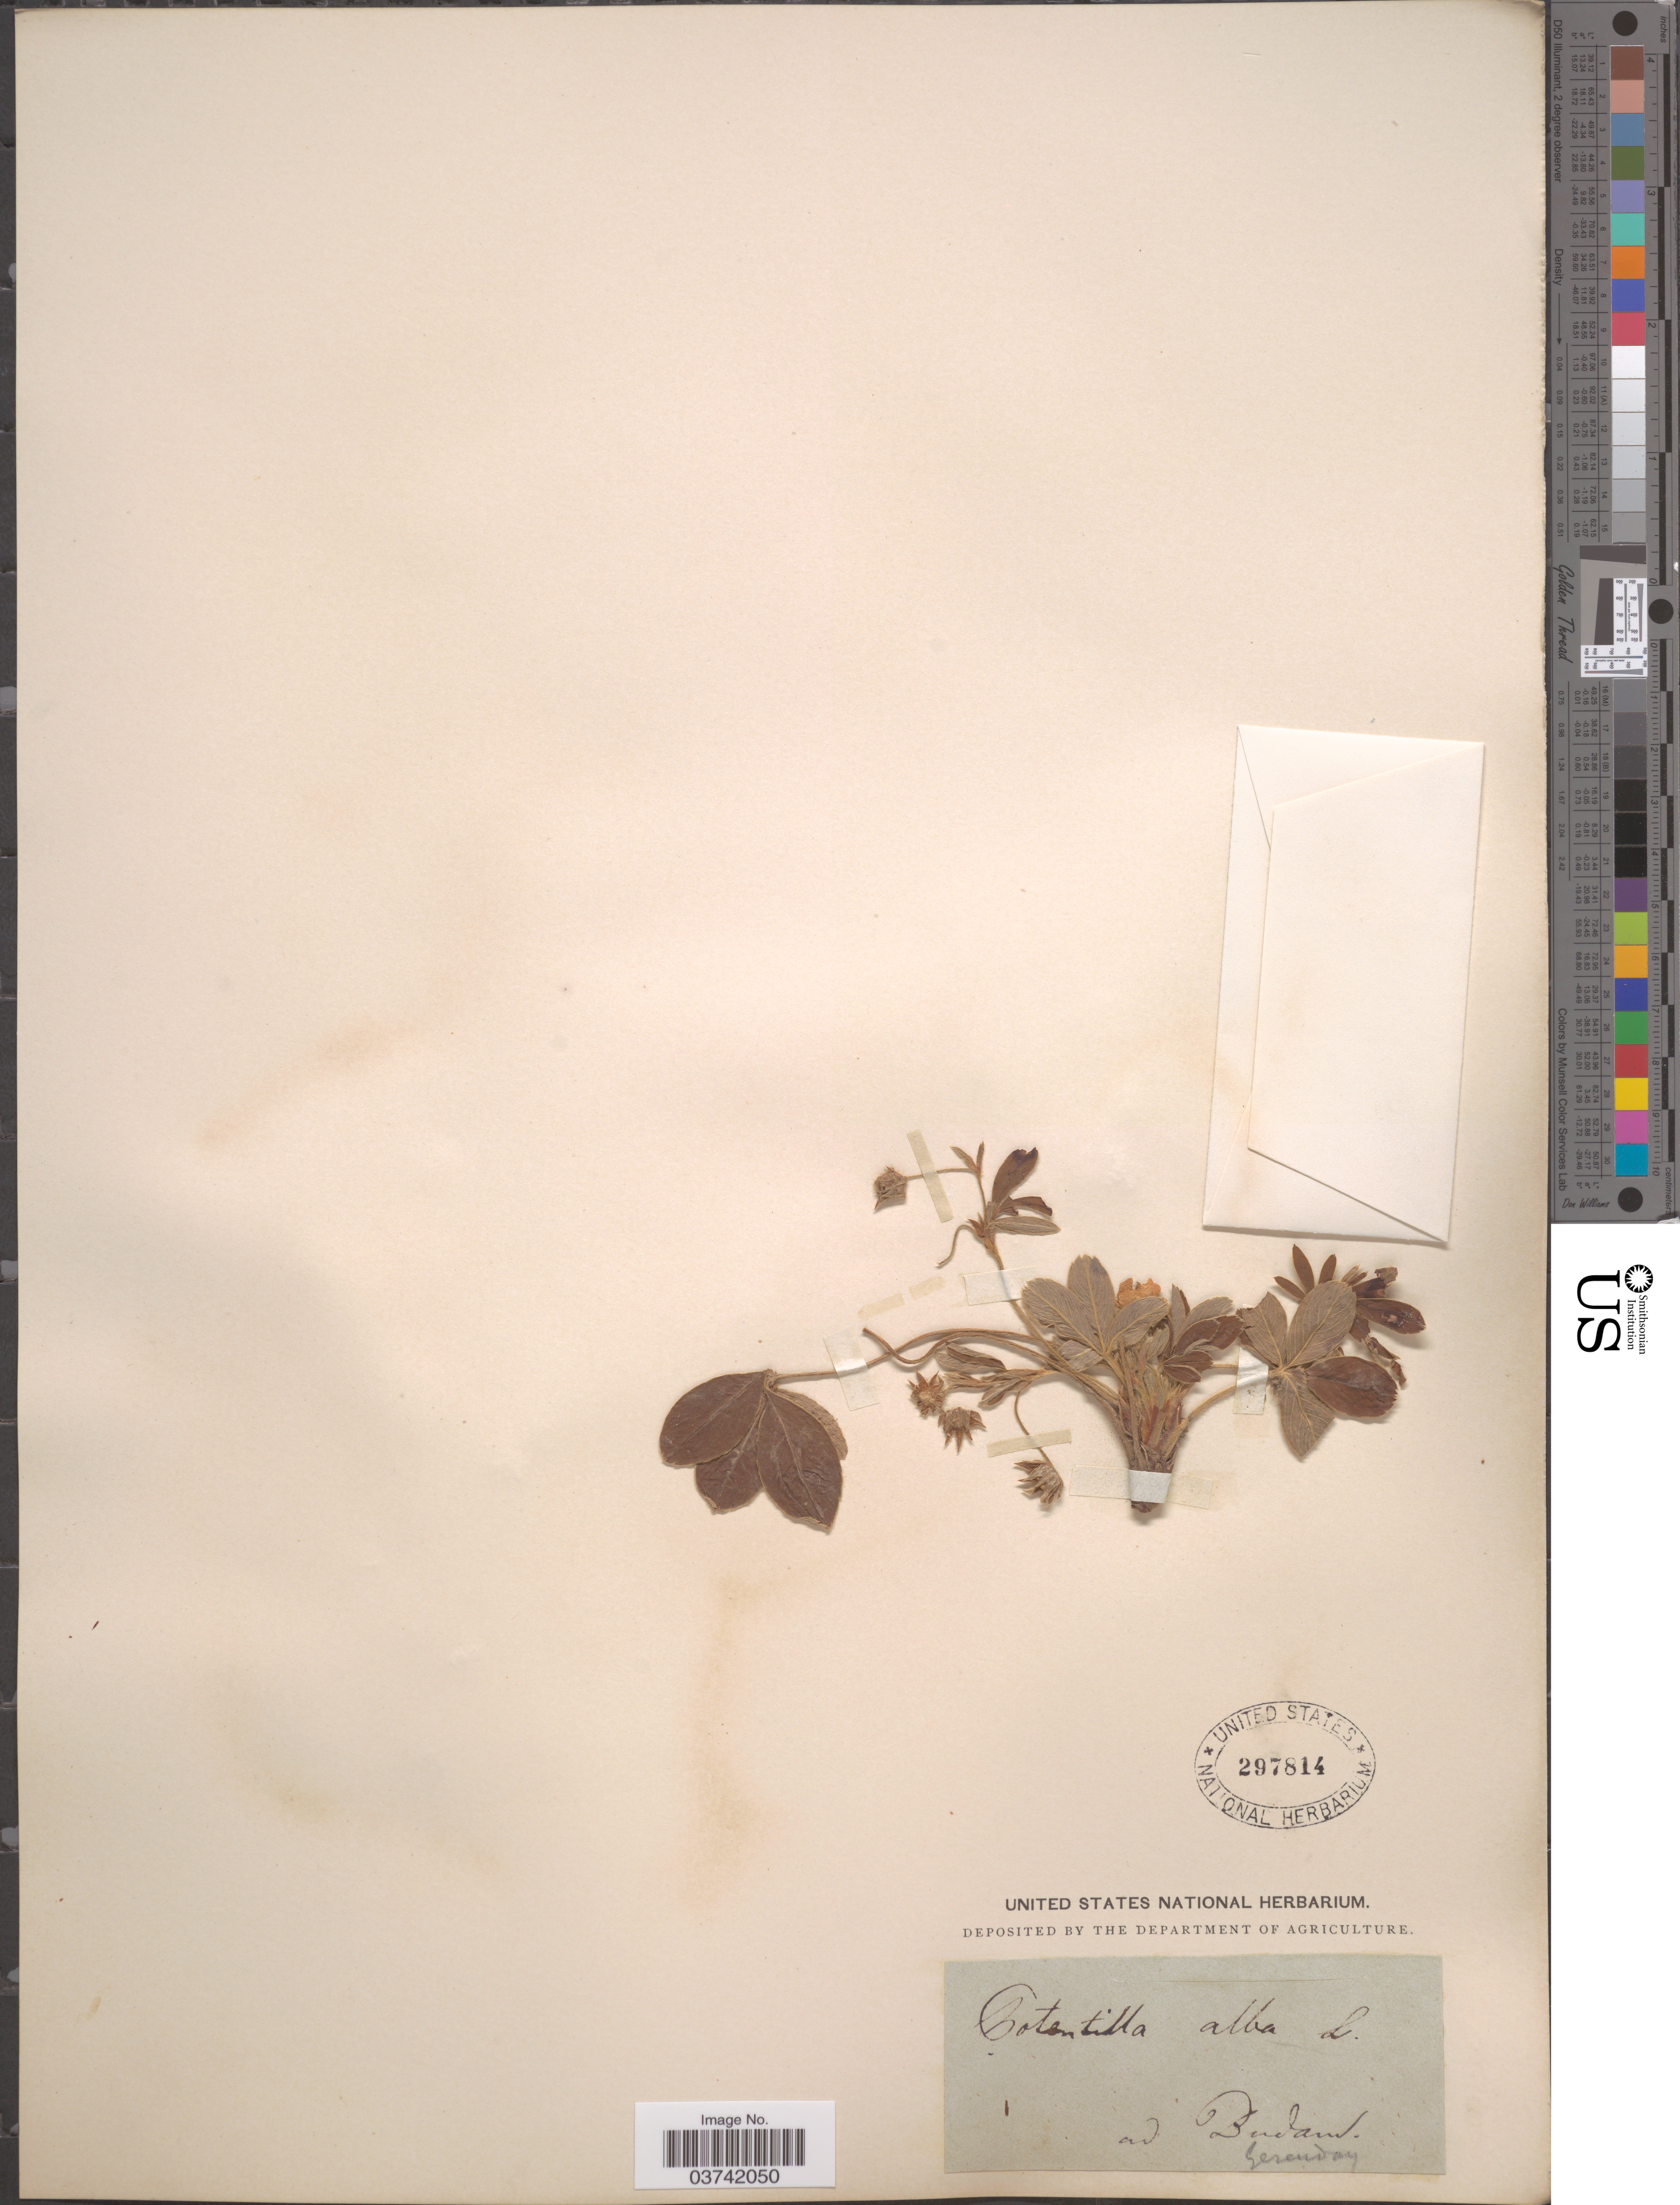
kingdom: Plantae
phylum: Tracheophyta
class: Magnoliopsida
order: Rosales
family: Rosaceae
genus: Potentilla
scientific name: Potentilla alba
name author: L.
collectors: ex herb. United States National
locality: Ad Budand, Gerenday. [interpreted]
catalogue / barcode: US 297814